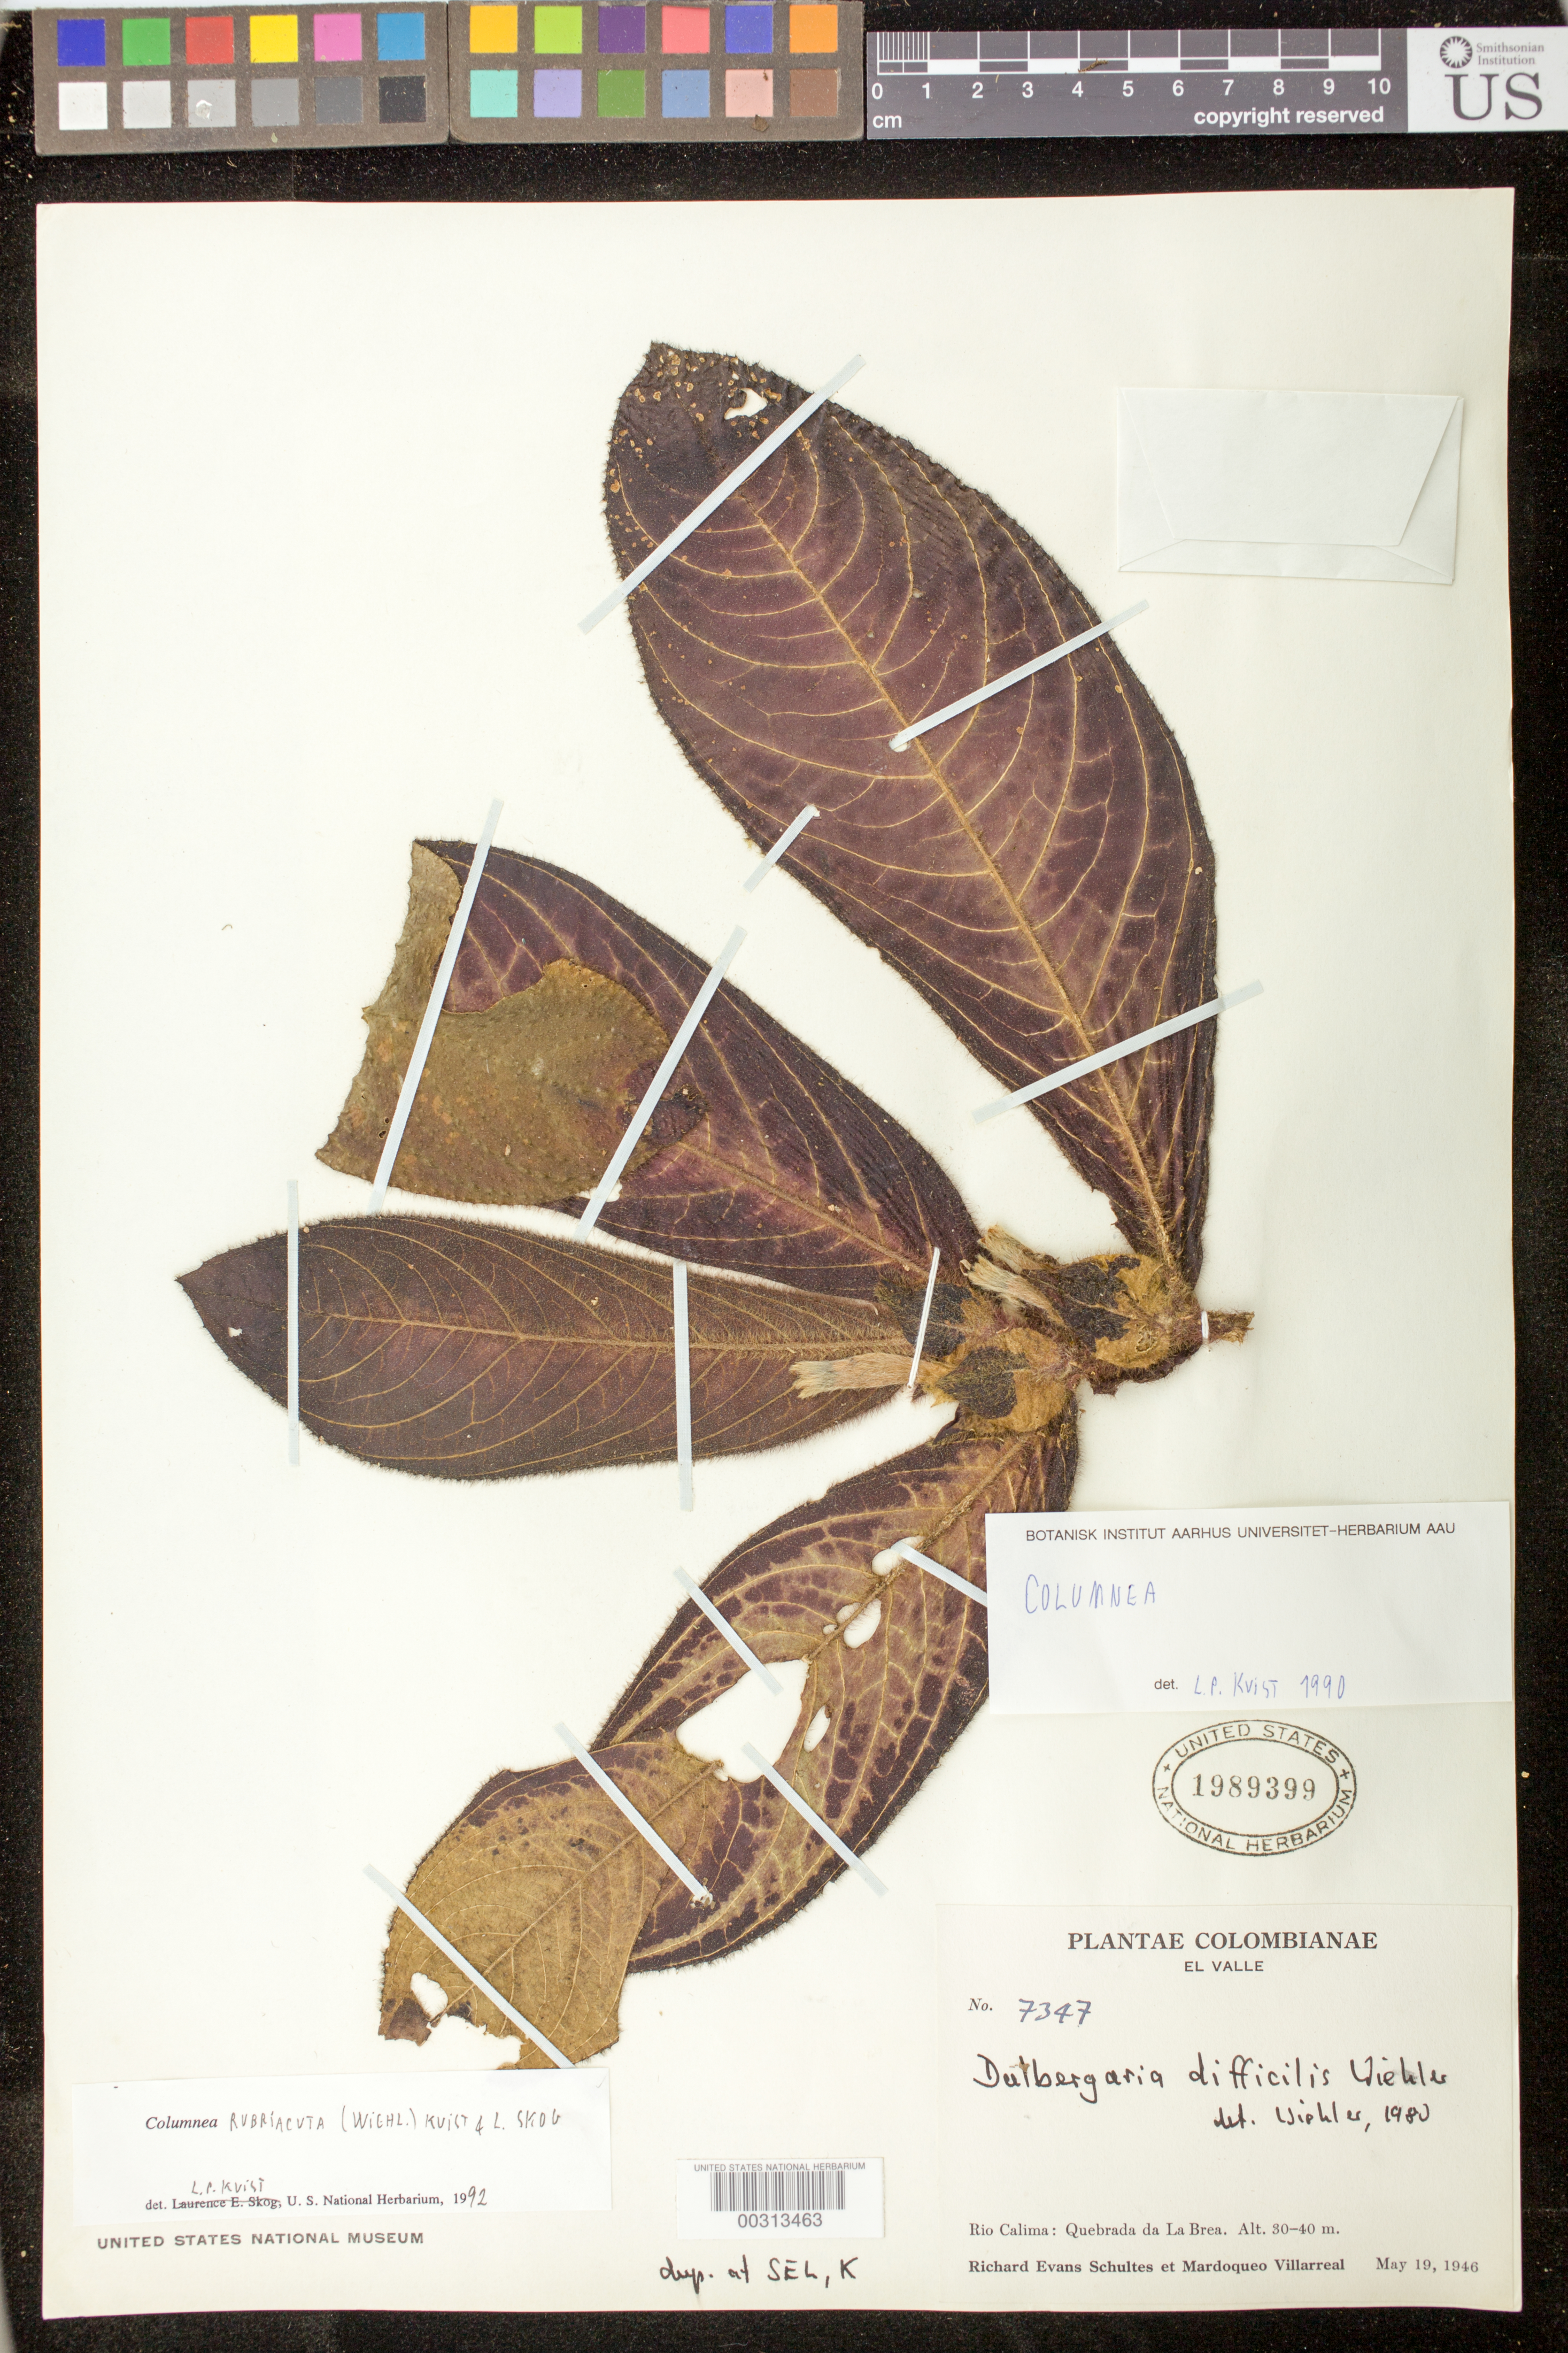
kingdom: Plantae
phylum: Tracheophyta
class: Magnoliopsida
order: Lamiales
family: Gesneriaceae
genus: Columnea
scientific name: Columnea rubriacuta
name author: (Wiehler) L.P. Kvist & L.E. Skog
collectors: R. E. Schultes & M. Villarreal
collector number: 7347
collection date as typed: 19 May 1946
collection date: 1946-05-19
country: Colombia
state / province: Valle del Cauca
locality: Rio Calima, Quebrada da La Brea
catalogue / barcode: US 1989399